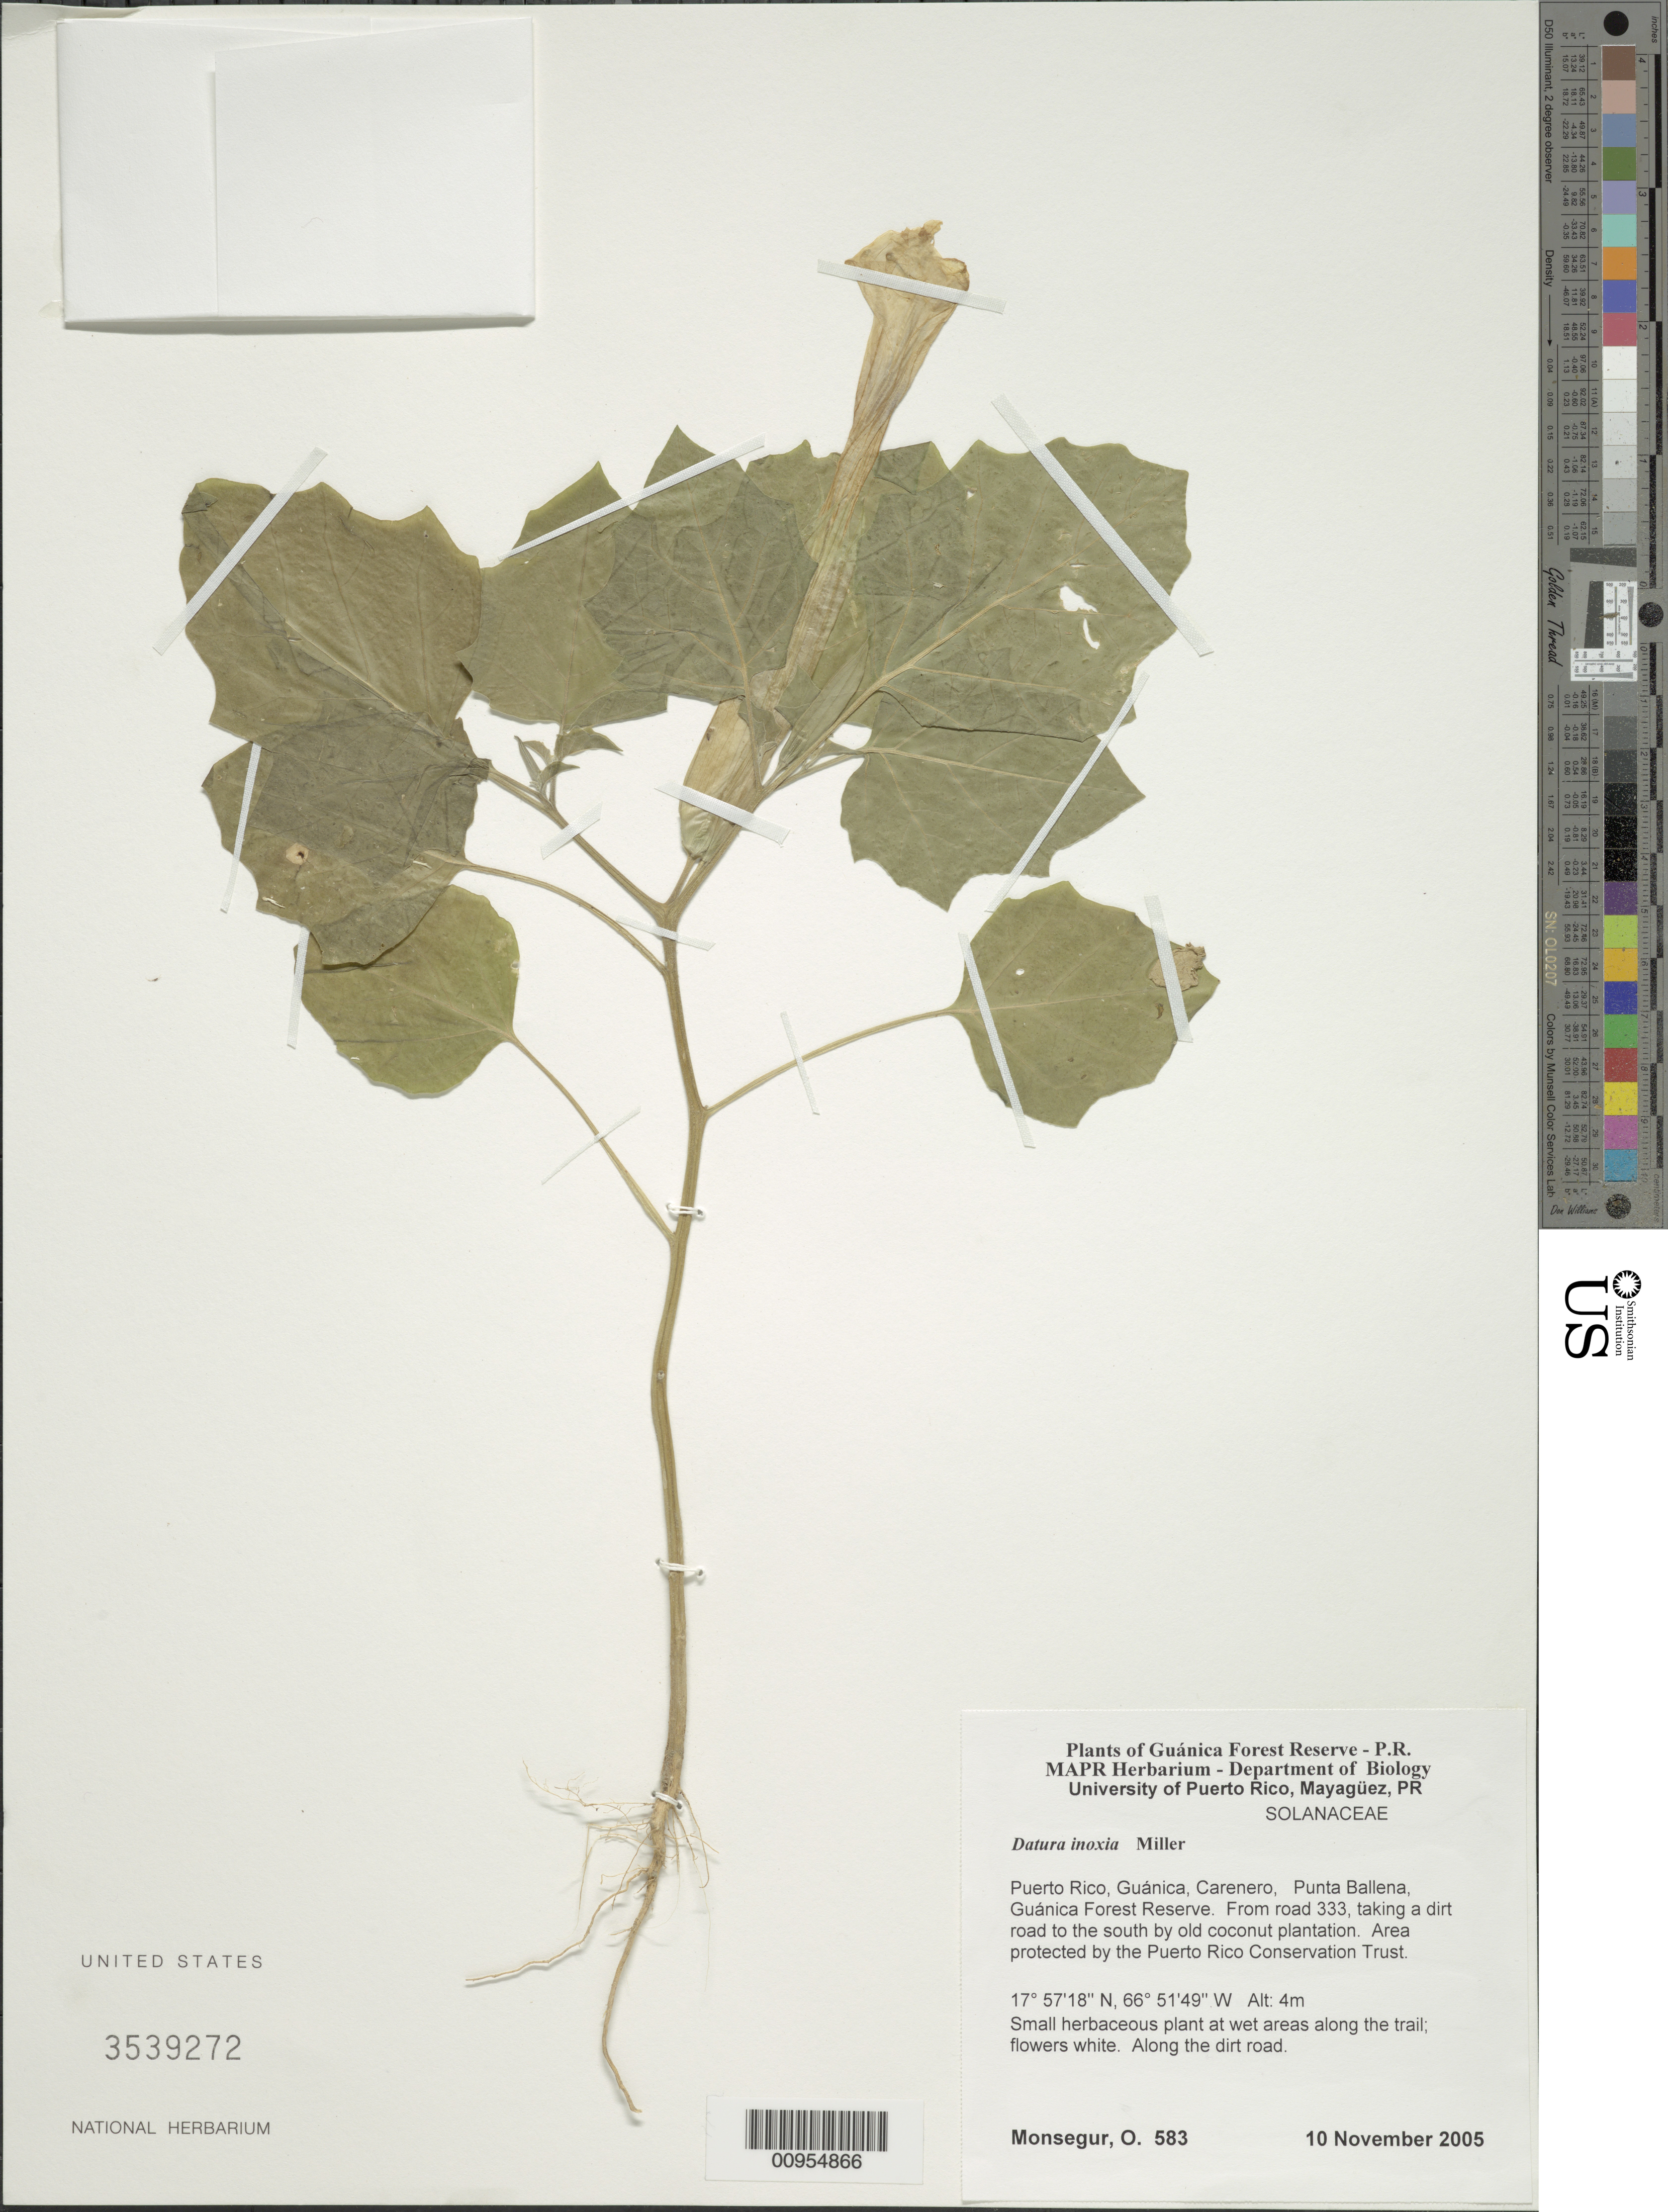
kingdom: Plantae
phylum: Tracheophyta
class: Magnoliopsida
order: Solanales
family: Solanaceae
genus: Datura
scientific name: Datura innoxia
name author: Mill.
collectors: O. Monsegur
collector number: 583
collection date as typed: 10 Nov 2005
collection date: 2005-11-10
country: Puerto Rico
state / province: Guánica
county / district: Carenero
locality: Guánica Forest Reserve. Punta Ballena, from road 333, taking a dirt road to the south by old coconut plantation. Area protected by the Puerto Rico Conservation Trust.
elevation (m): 4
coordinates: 17.57176, 66.51485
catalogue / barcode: US 3539272